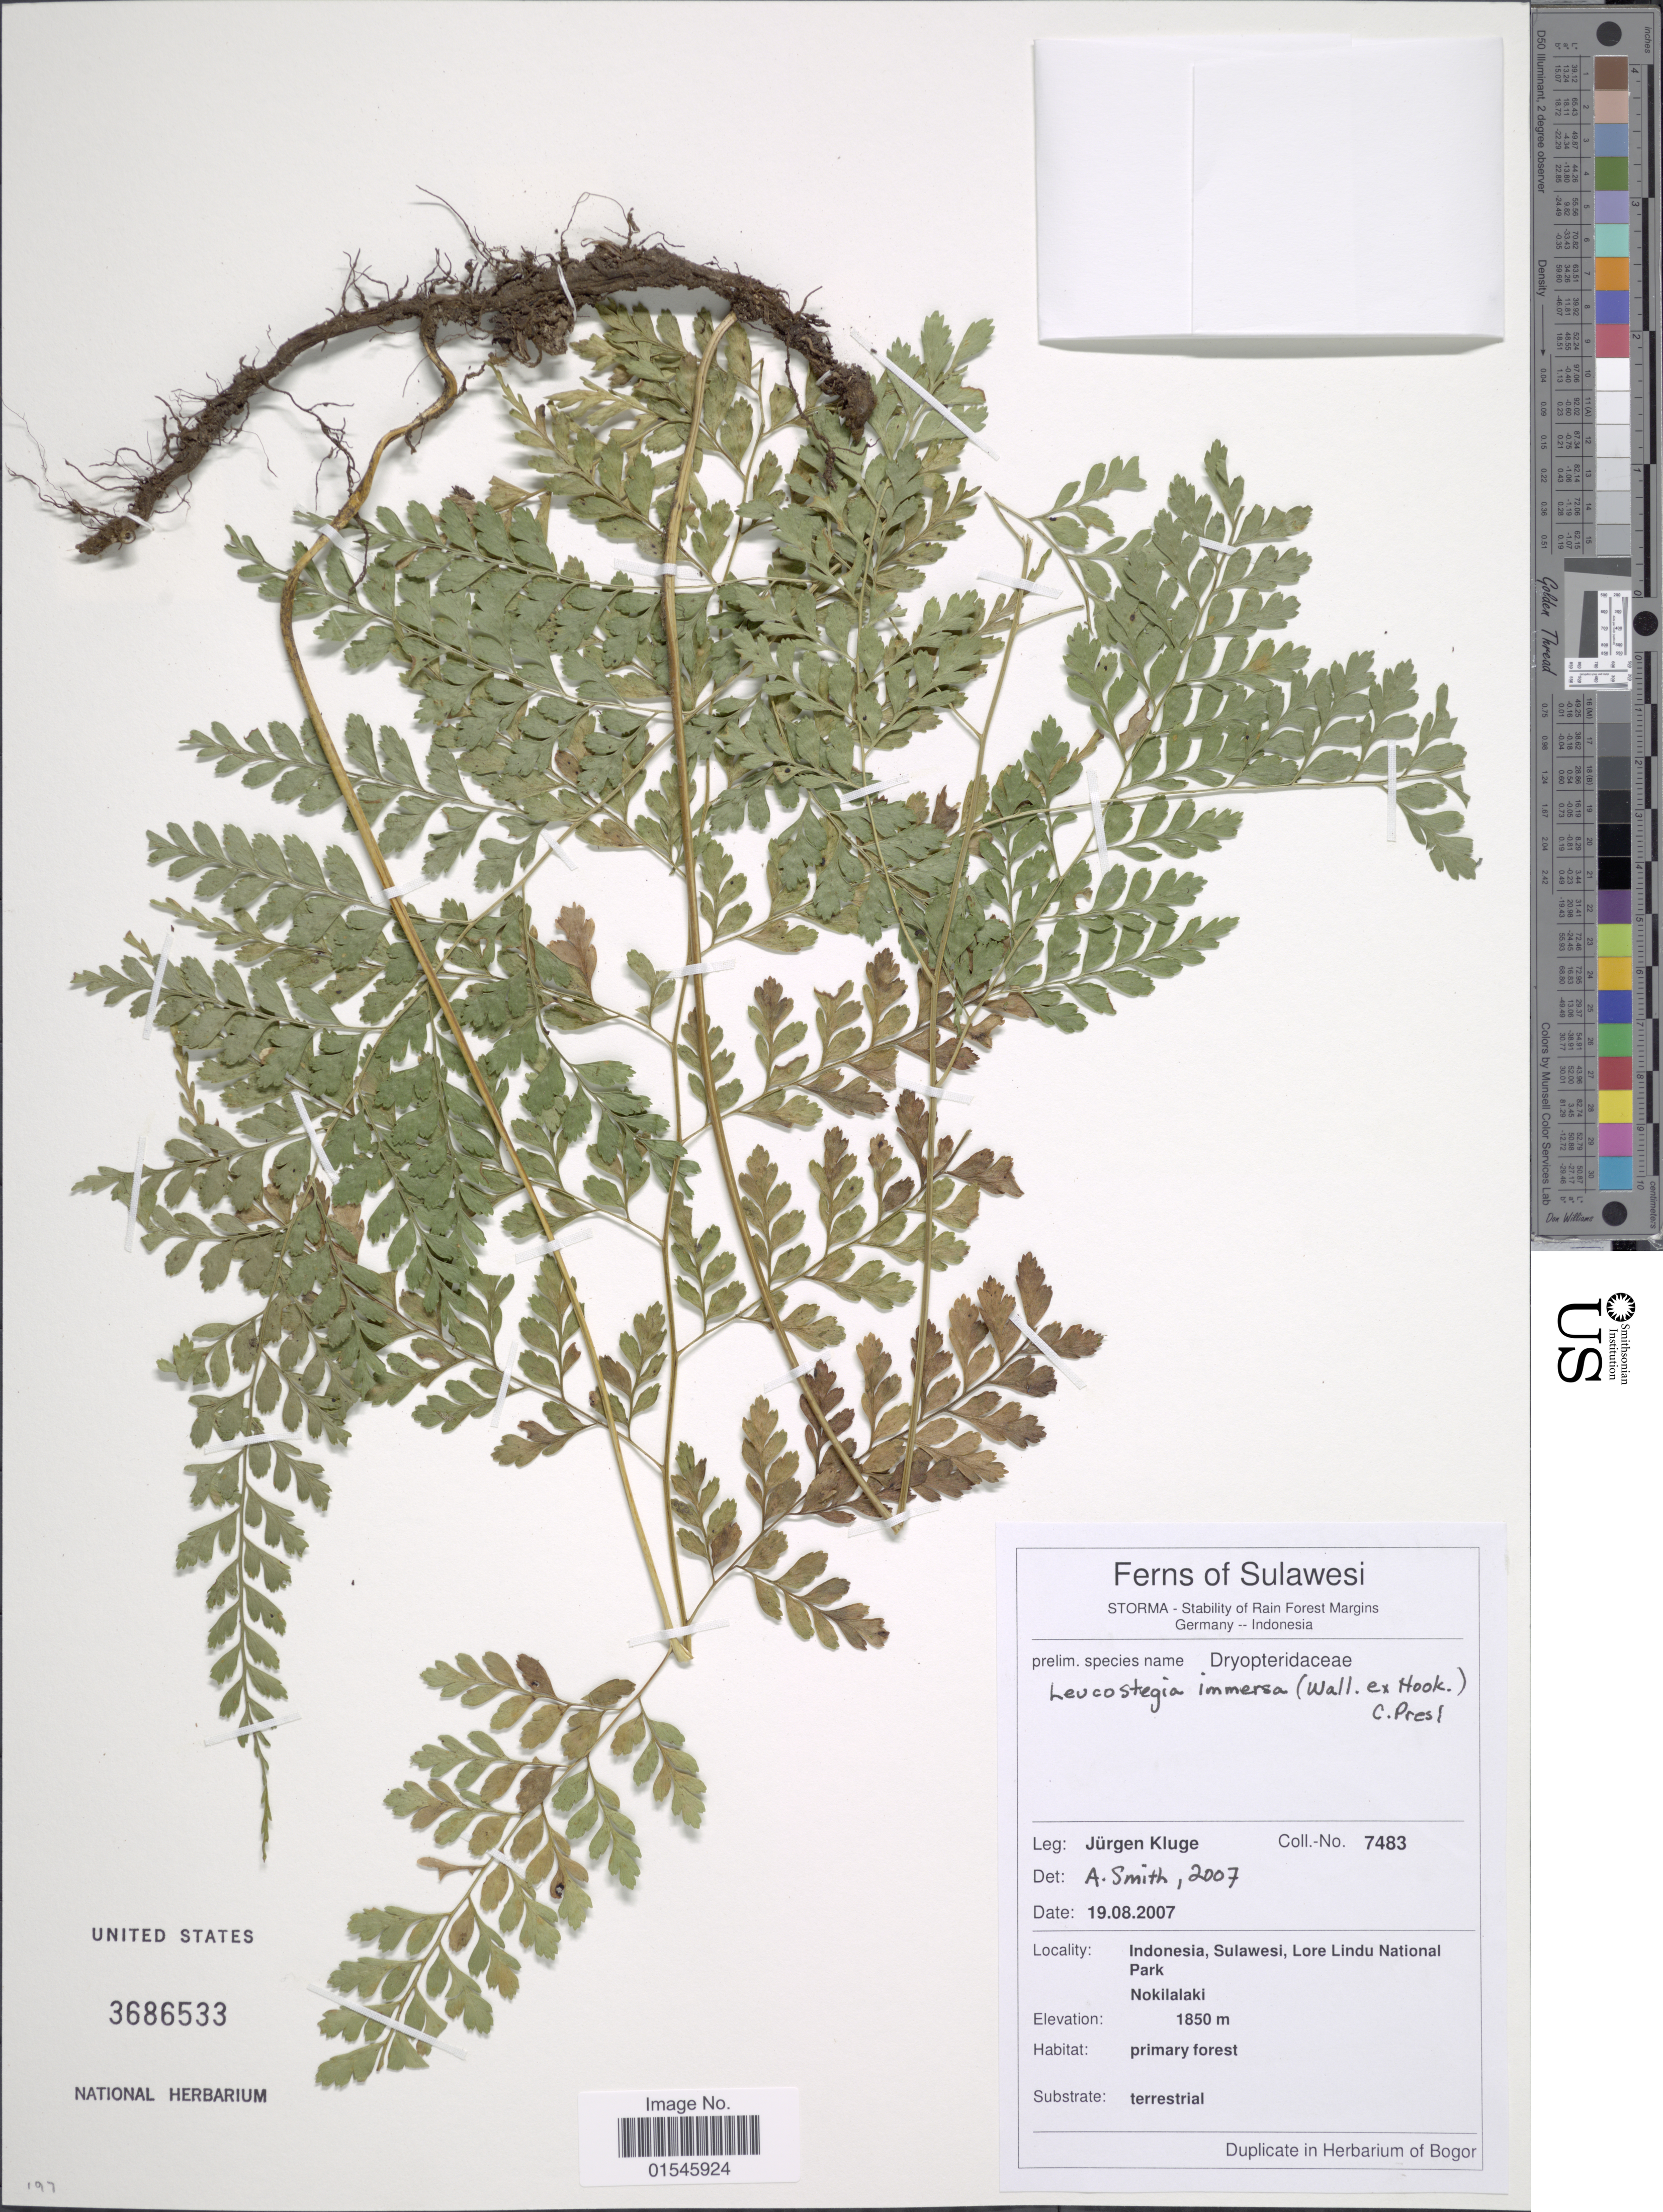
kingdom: Plantae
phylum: Tracheophyta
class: Polypodiopsida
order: Polypodiales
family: Hypodematiaceae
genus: Leucostegia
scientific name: Leucostegia truncata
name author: (D. Don) Fraser-Jenk.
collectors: J. Kluge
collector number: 7483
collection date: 2007-08-19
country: Indonesia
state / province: Sulawesi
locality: Lore Lindu National Park, Nokilalaki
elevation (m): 1850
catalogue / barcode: US 3686533